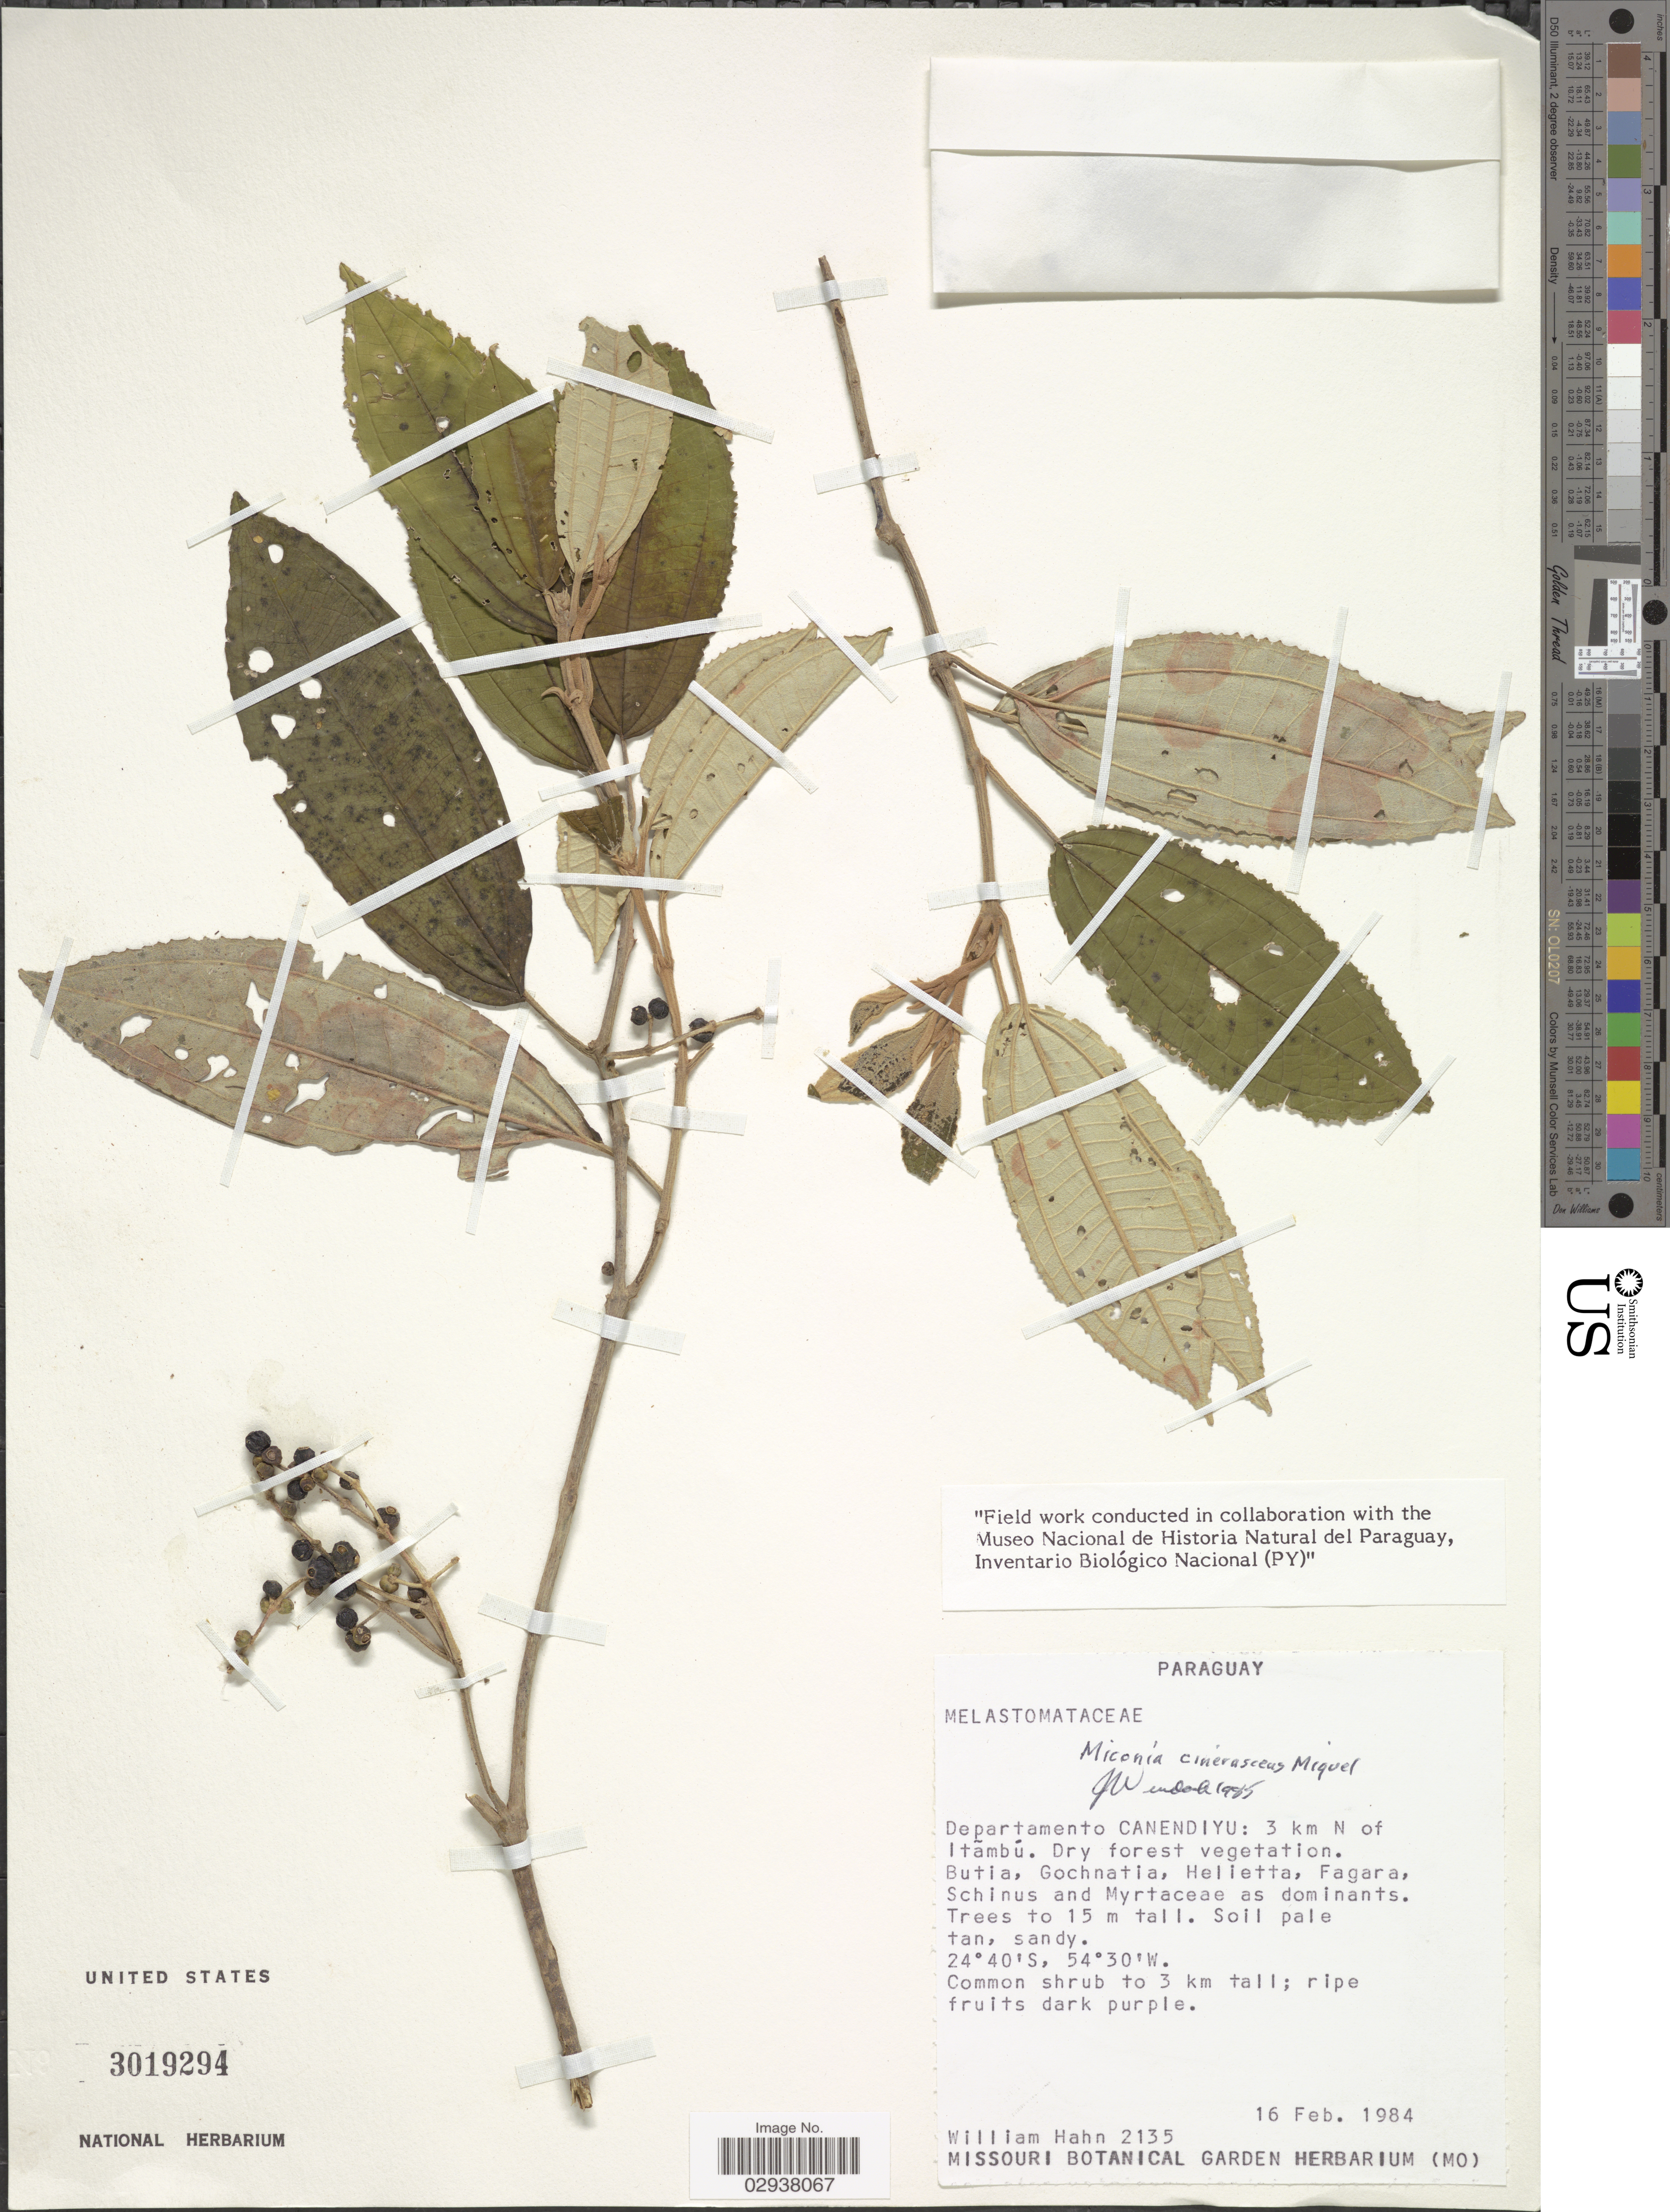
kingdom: Plantae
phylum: Tracheophyta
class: Magnoliopsida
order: Myrtales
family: Melastomataceae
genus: Miconia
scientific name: Miconia cinerascens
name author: Miq.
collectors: W. Hahn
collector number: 2135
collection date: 1984-02-16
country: Paraguay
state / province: Canindeyu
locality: Departamento Canendiyu: 3 km N of Itambú.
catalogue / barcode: US 3019294